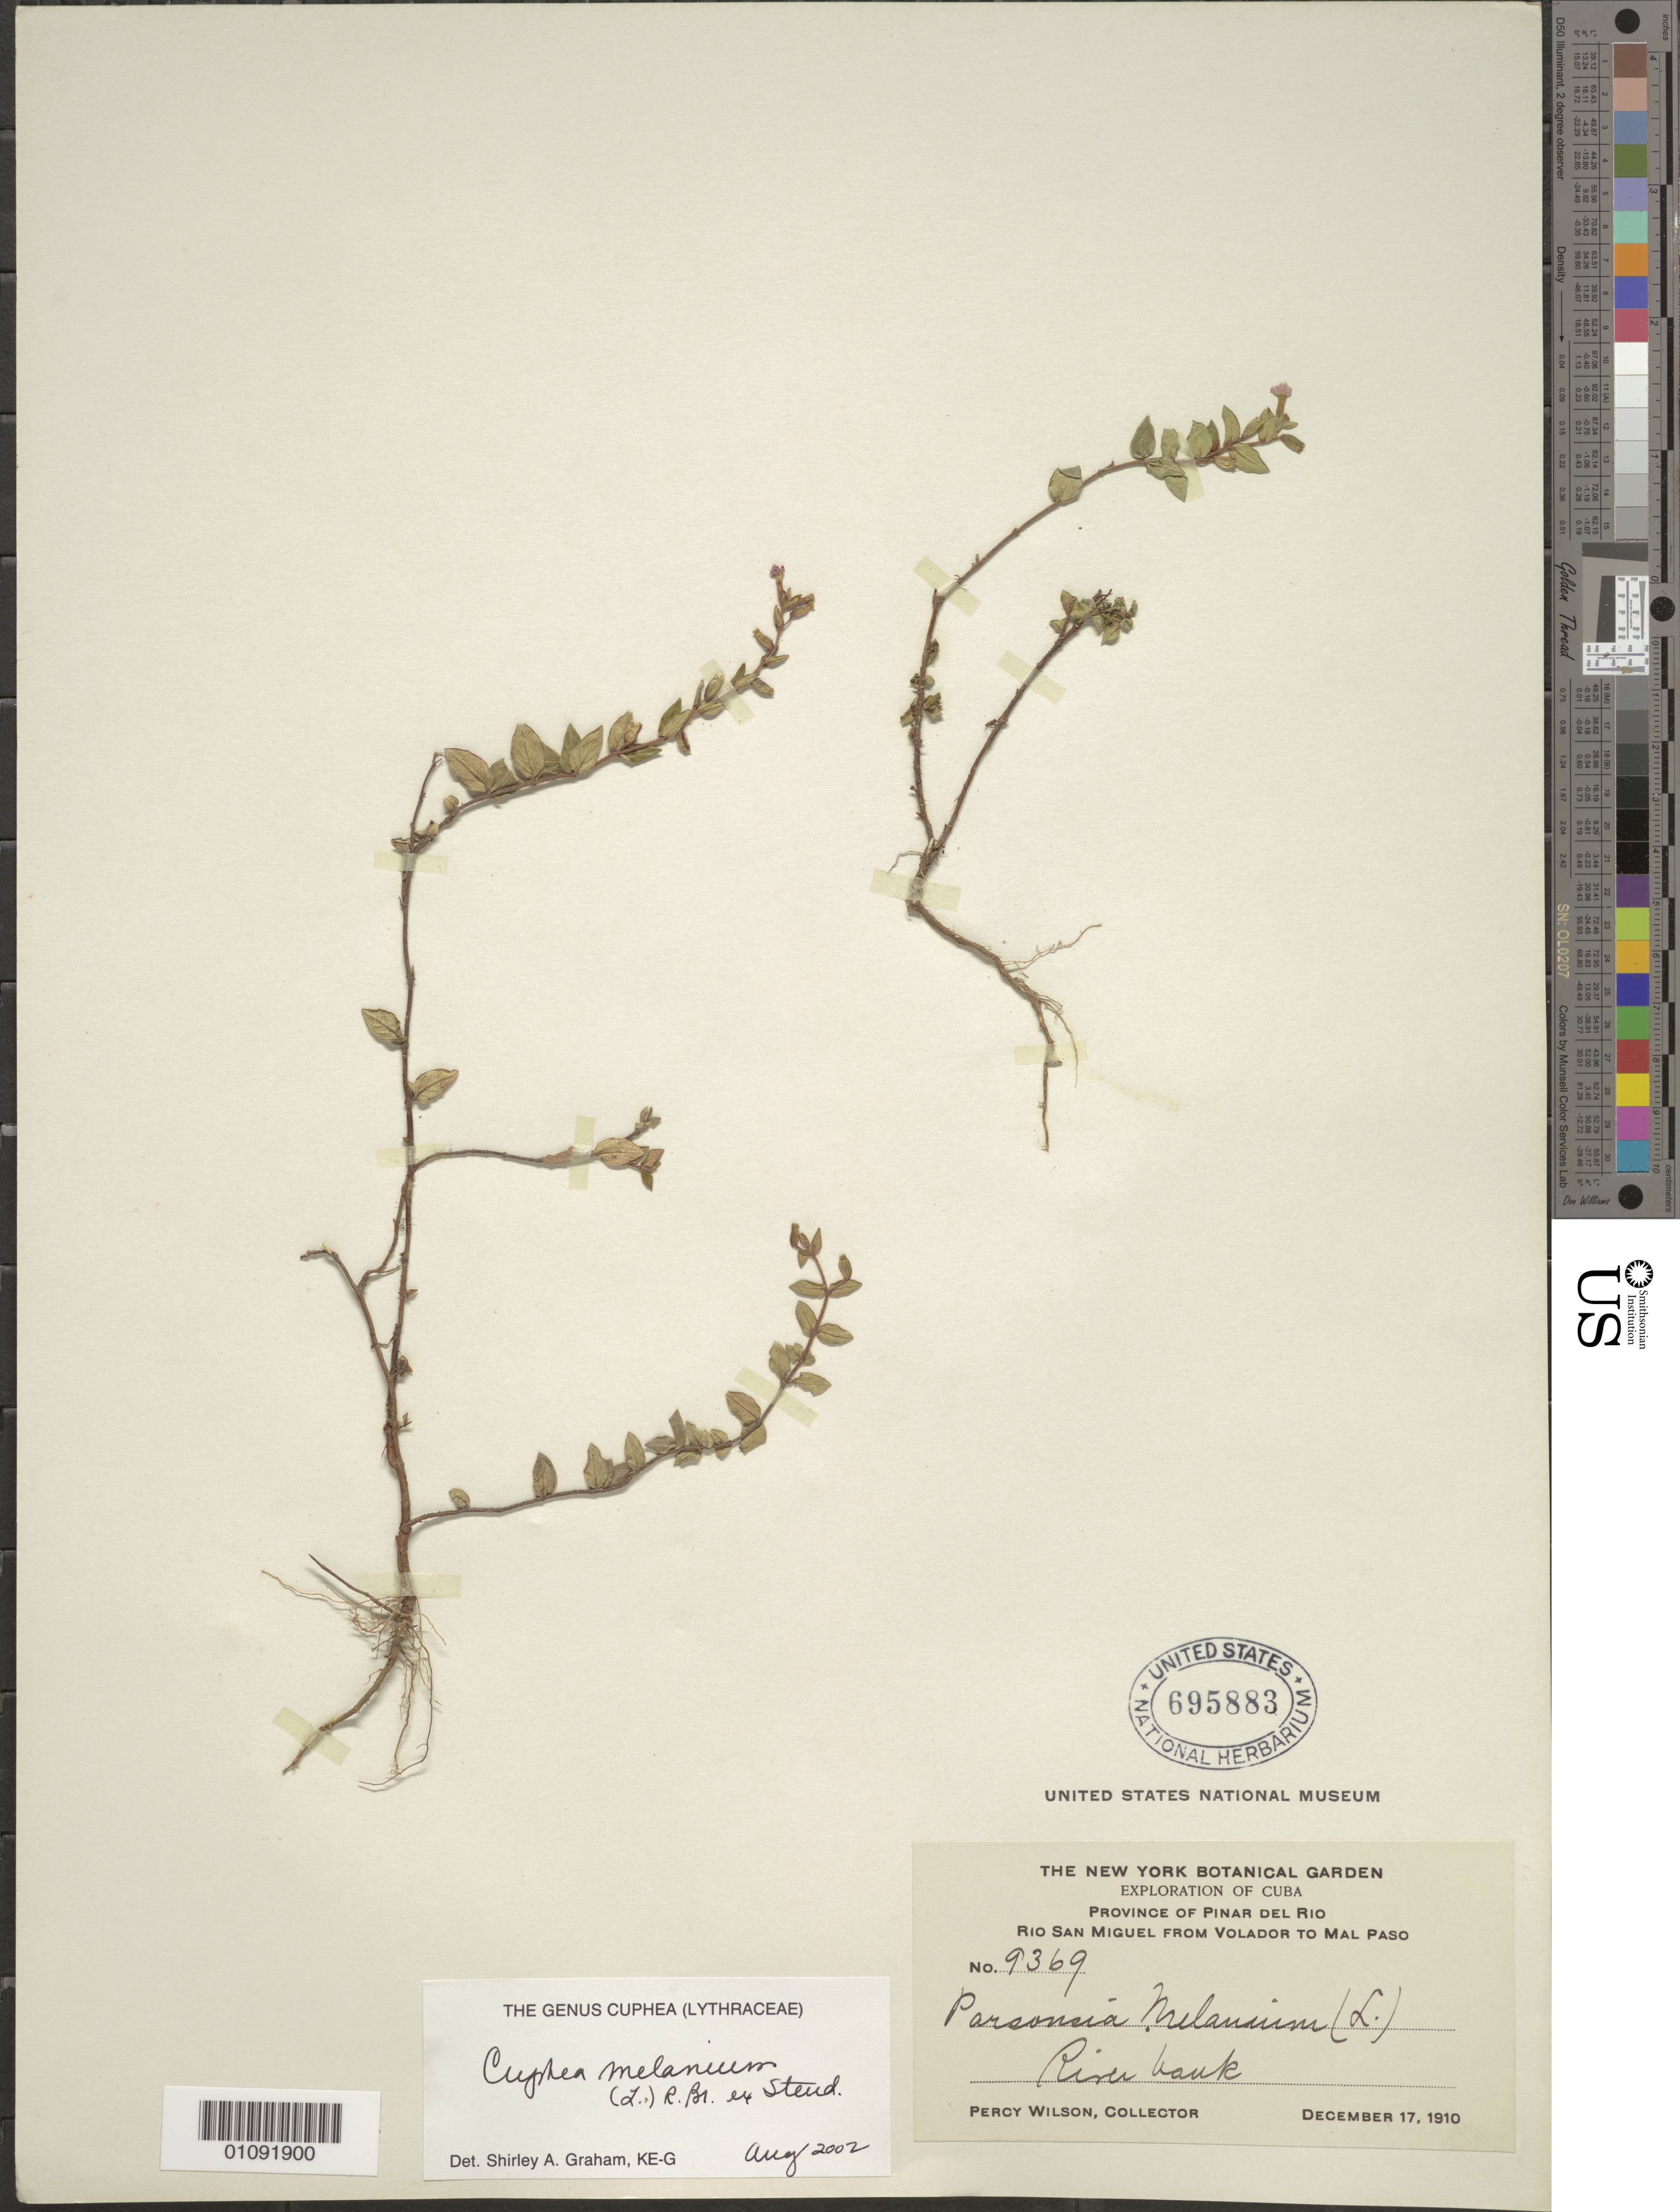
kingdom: Plantae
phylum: Tracheophyta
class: Magnoliopsida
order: Myrtales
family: Lythraceae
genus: Cuphea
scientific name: Cuphea melanium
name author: (L.) Cramer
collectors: P. Wilson & J. H. Riley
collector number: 9369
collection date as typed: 17 Dec 1910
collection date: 1910-12-17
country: Cuba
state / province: Pinar del Rio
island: Cuba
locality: Pinar del Rio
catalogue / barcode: US 695883